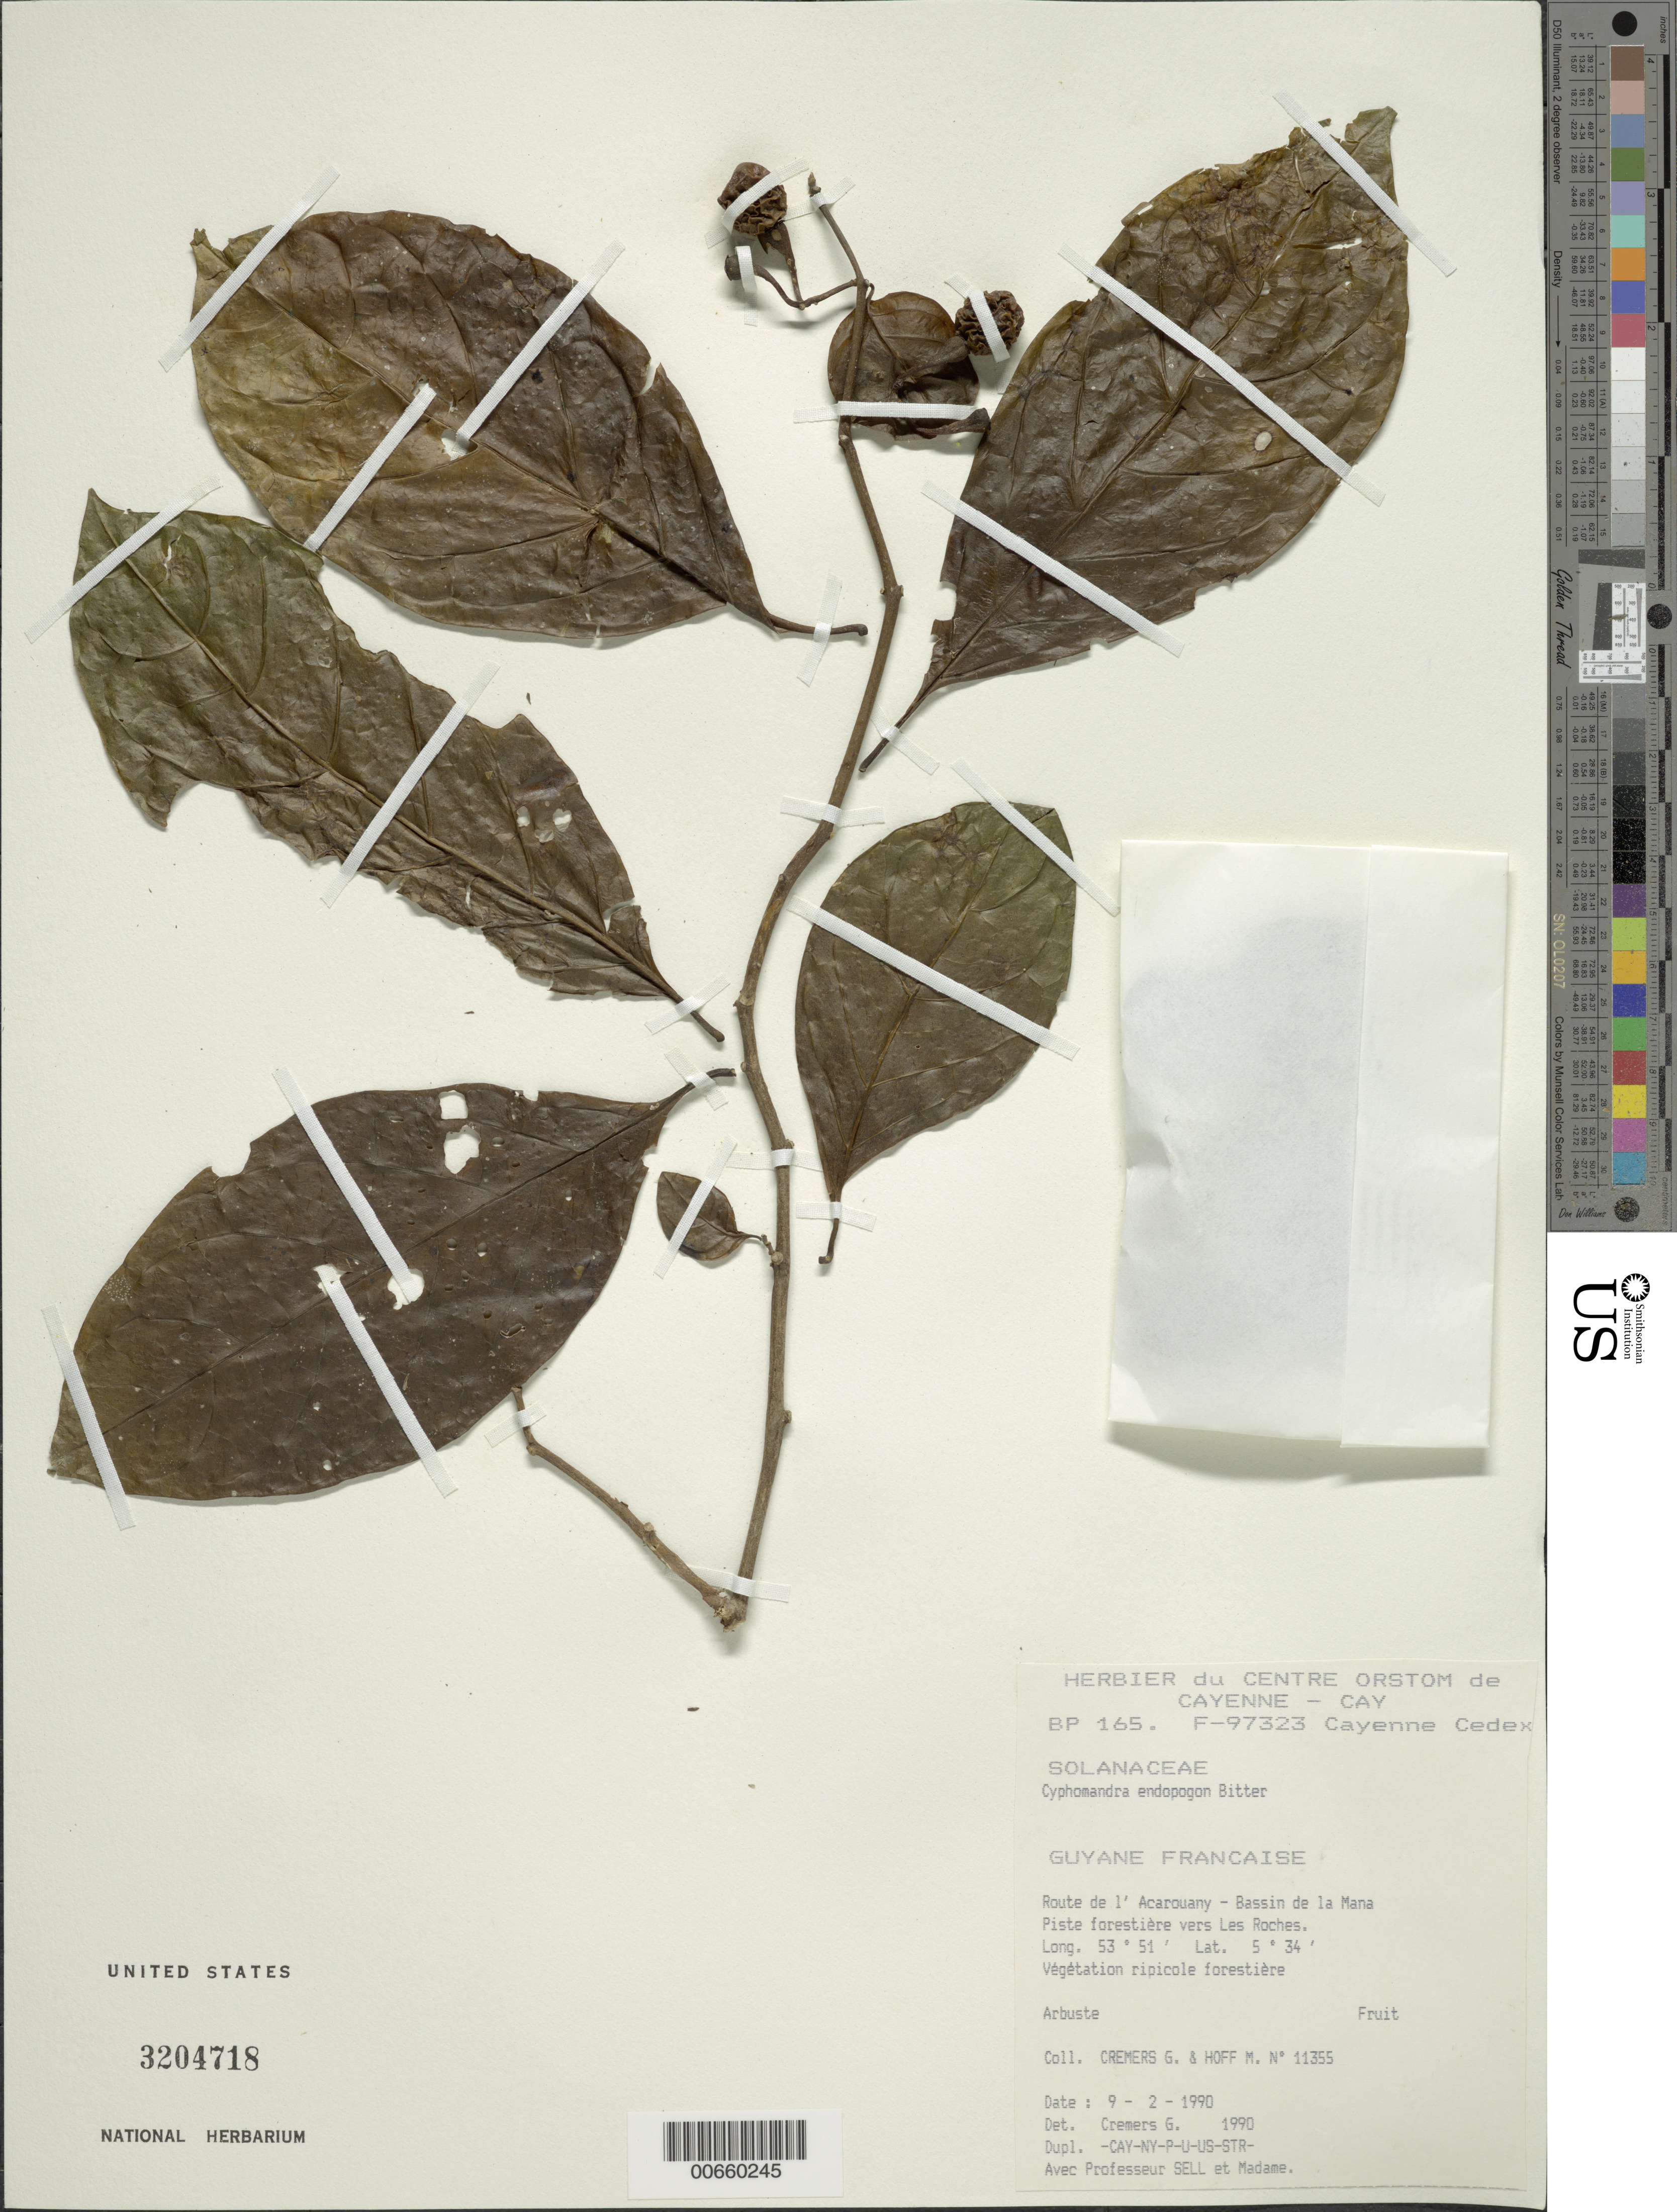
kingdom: Plantae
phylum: Tracheophyta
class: Magnoliopsida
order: Solanales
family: Solanaceae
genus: Cyphomandra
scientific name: Cyphomandra endopogon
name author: Bitter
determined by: Cremers, Georges A.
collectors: G. Cremers & M. Hoff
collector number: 11355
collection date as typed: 9-Feb-90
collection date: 1990-02-09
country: French Guiana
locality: Route de l'Acarouany, Bassin de la Mana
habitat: Végétation ripicole forestière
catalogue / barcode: US 3204718